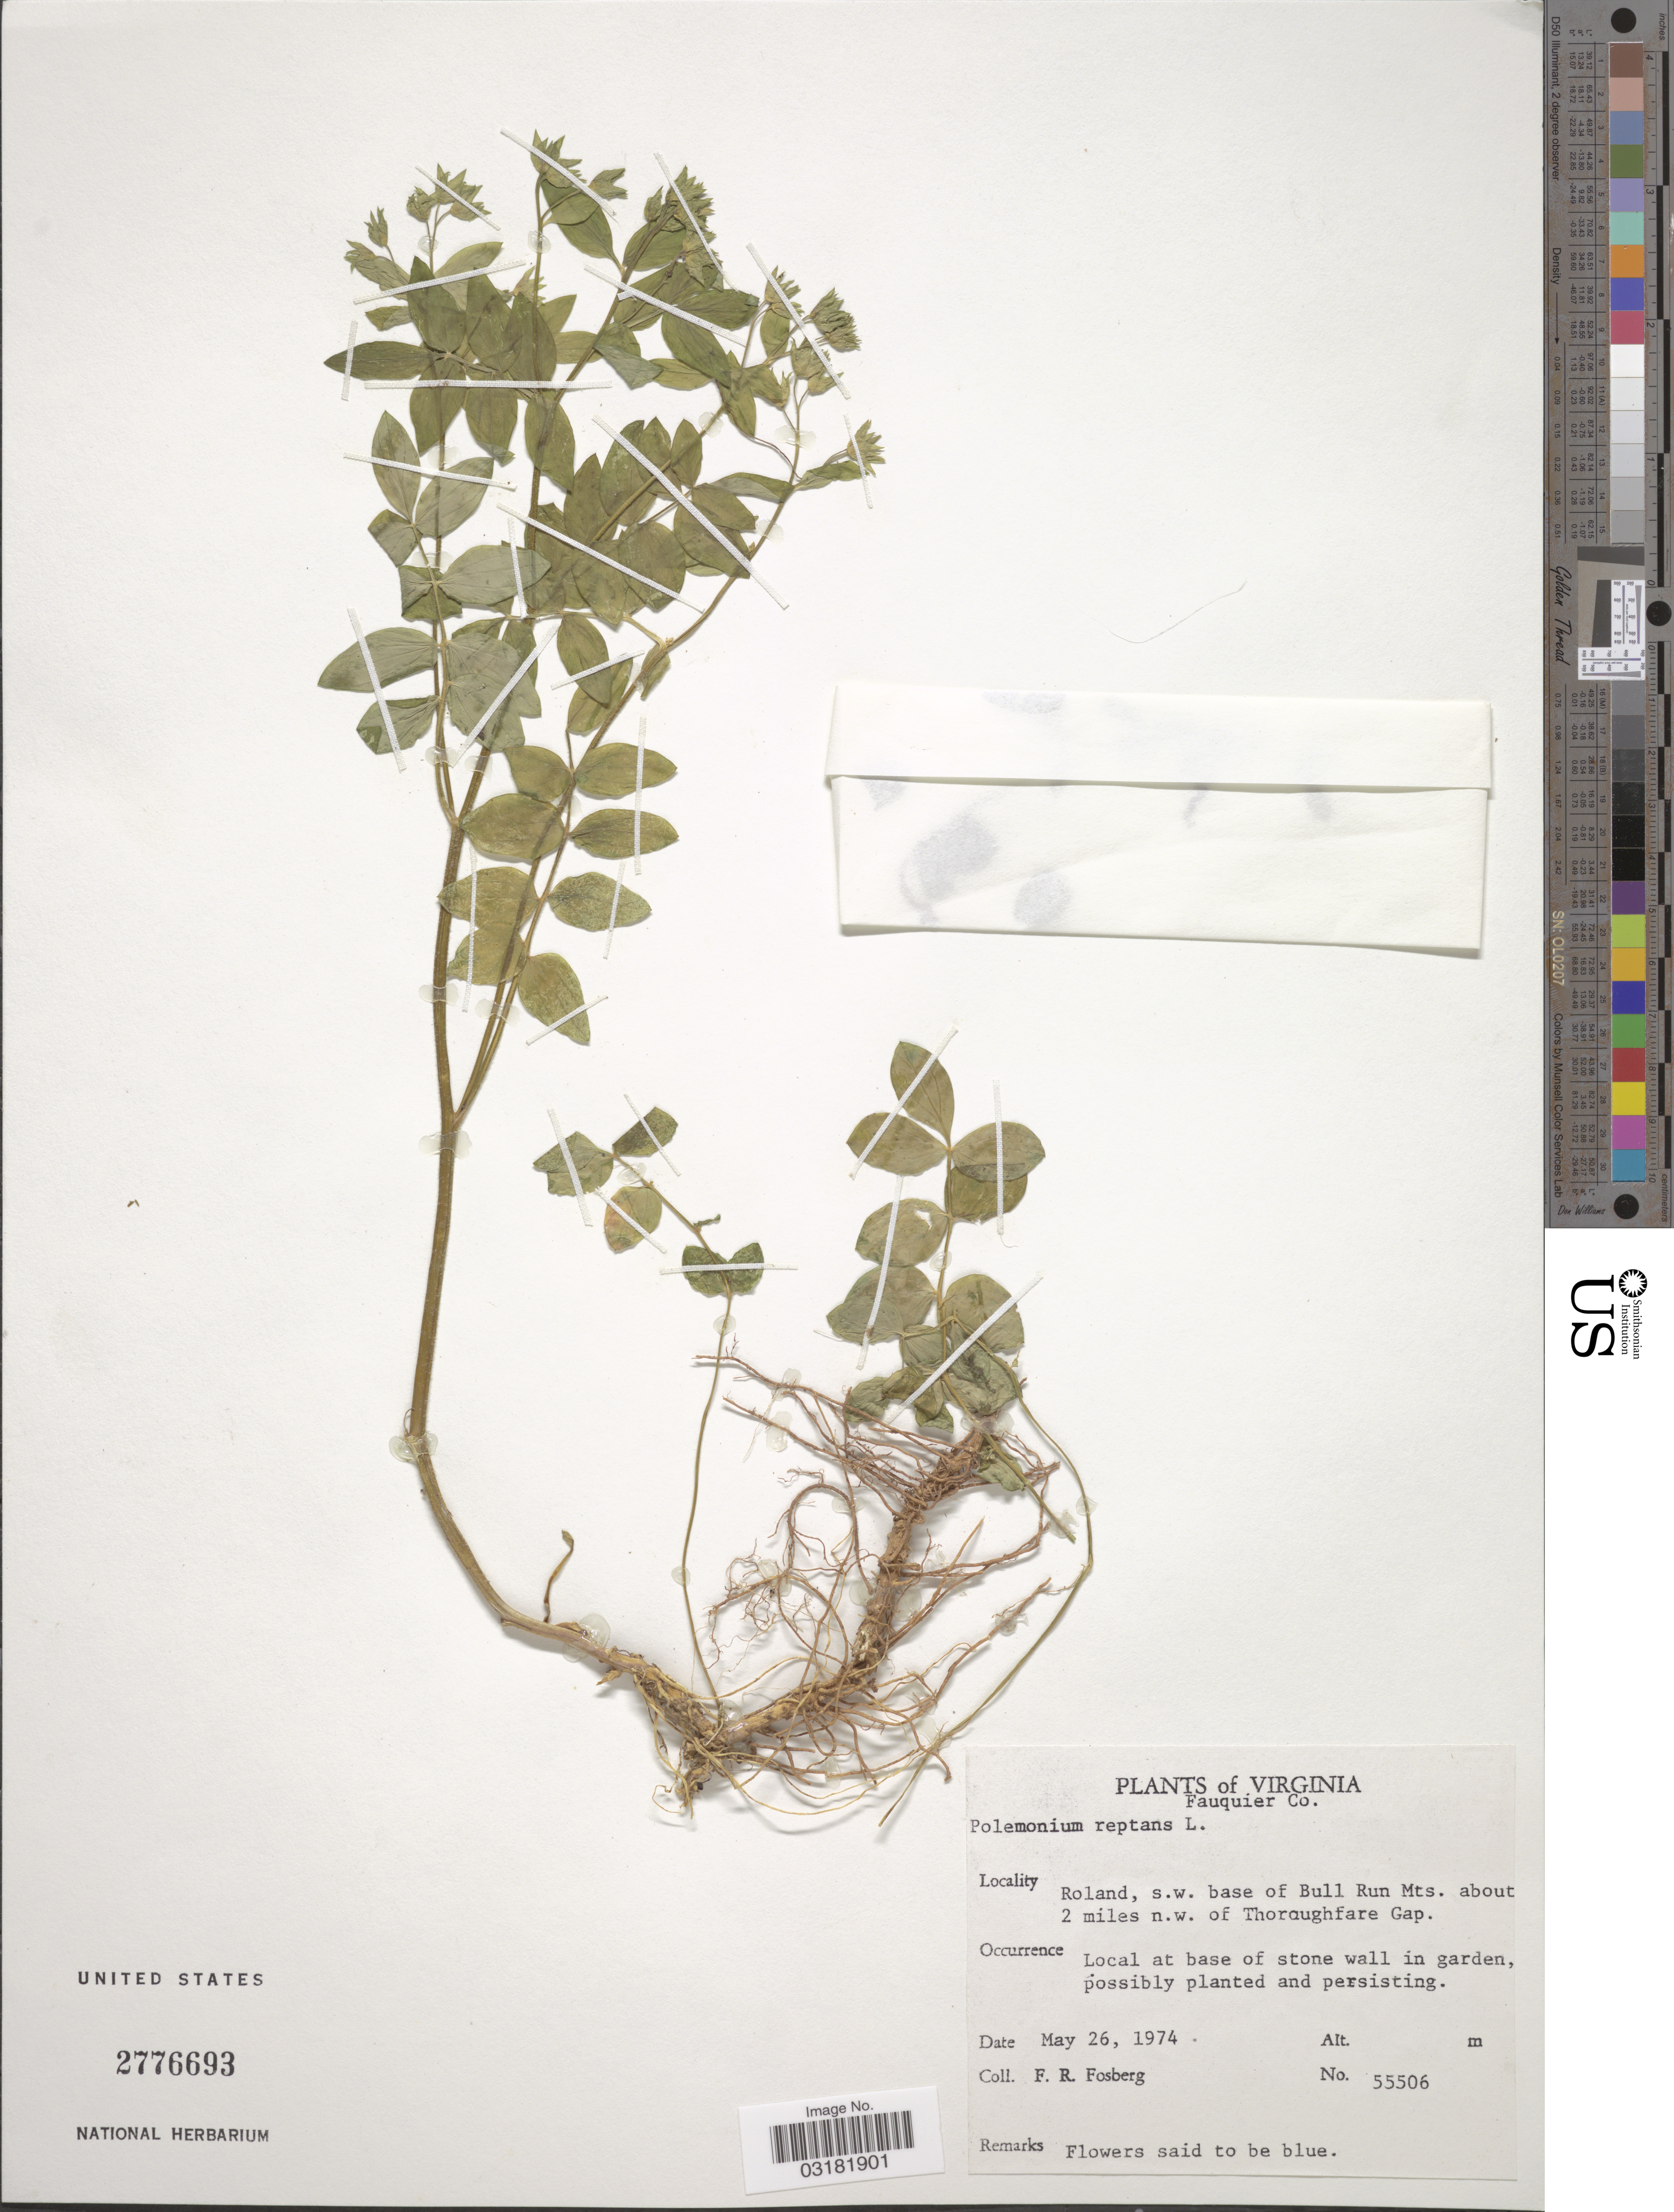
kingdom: Plantae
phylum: Tracheophyta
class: Magnoliopsida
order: Ericales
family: Polemoniaceae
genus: Polemonium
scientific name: Polemonium reptans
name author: L.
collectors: F. R. Fosberg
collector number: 55506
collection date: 1974-05-26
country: United States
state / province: Virginia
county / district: Fauquier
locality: Fauquier Co., Roland, s.w. base of Bull Run Mts., about 2 miles n.w. of Thoroughfare Gap.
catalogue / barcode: US 2776693